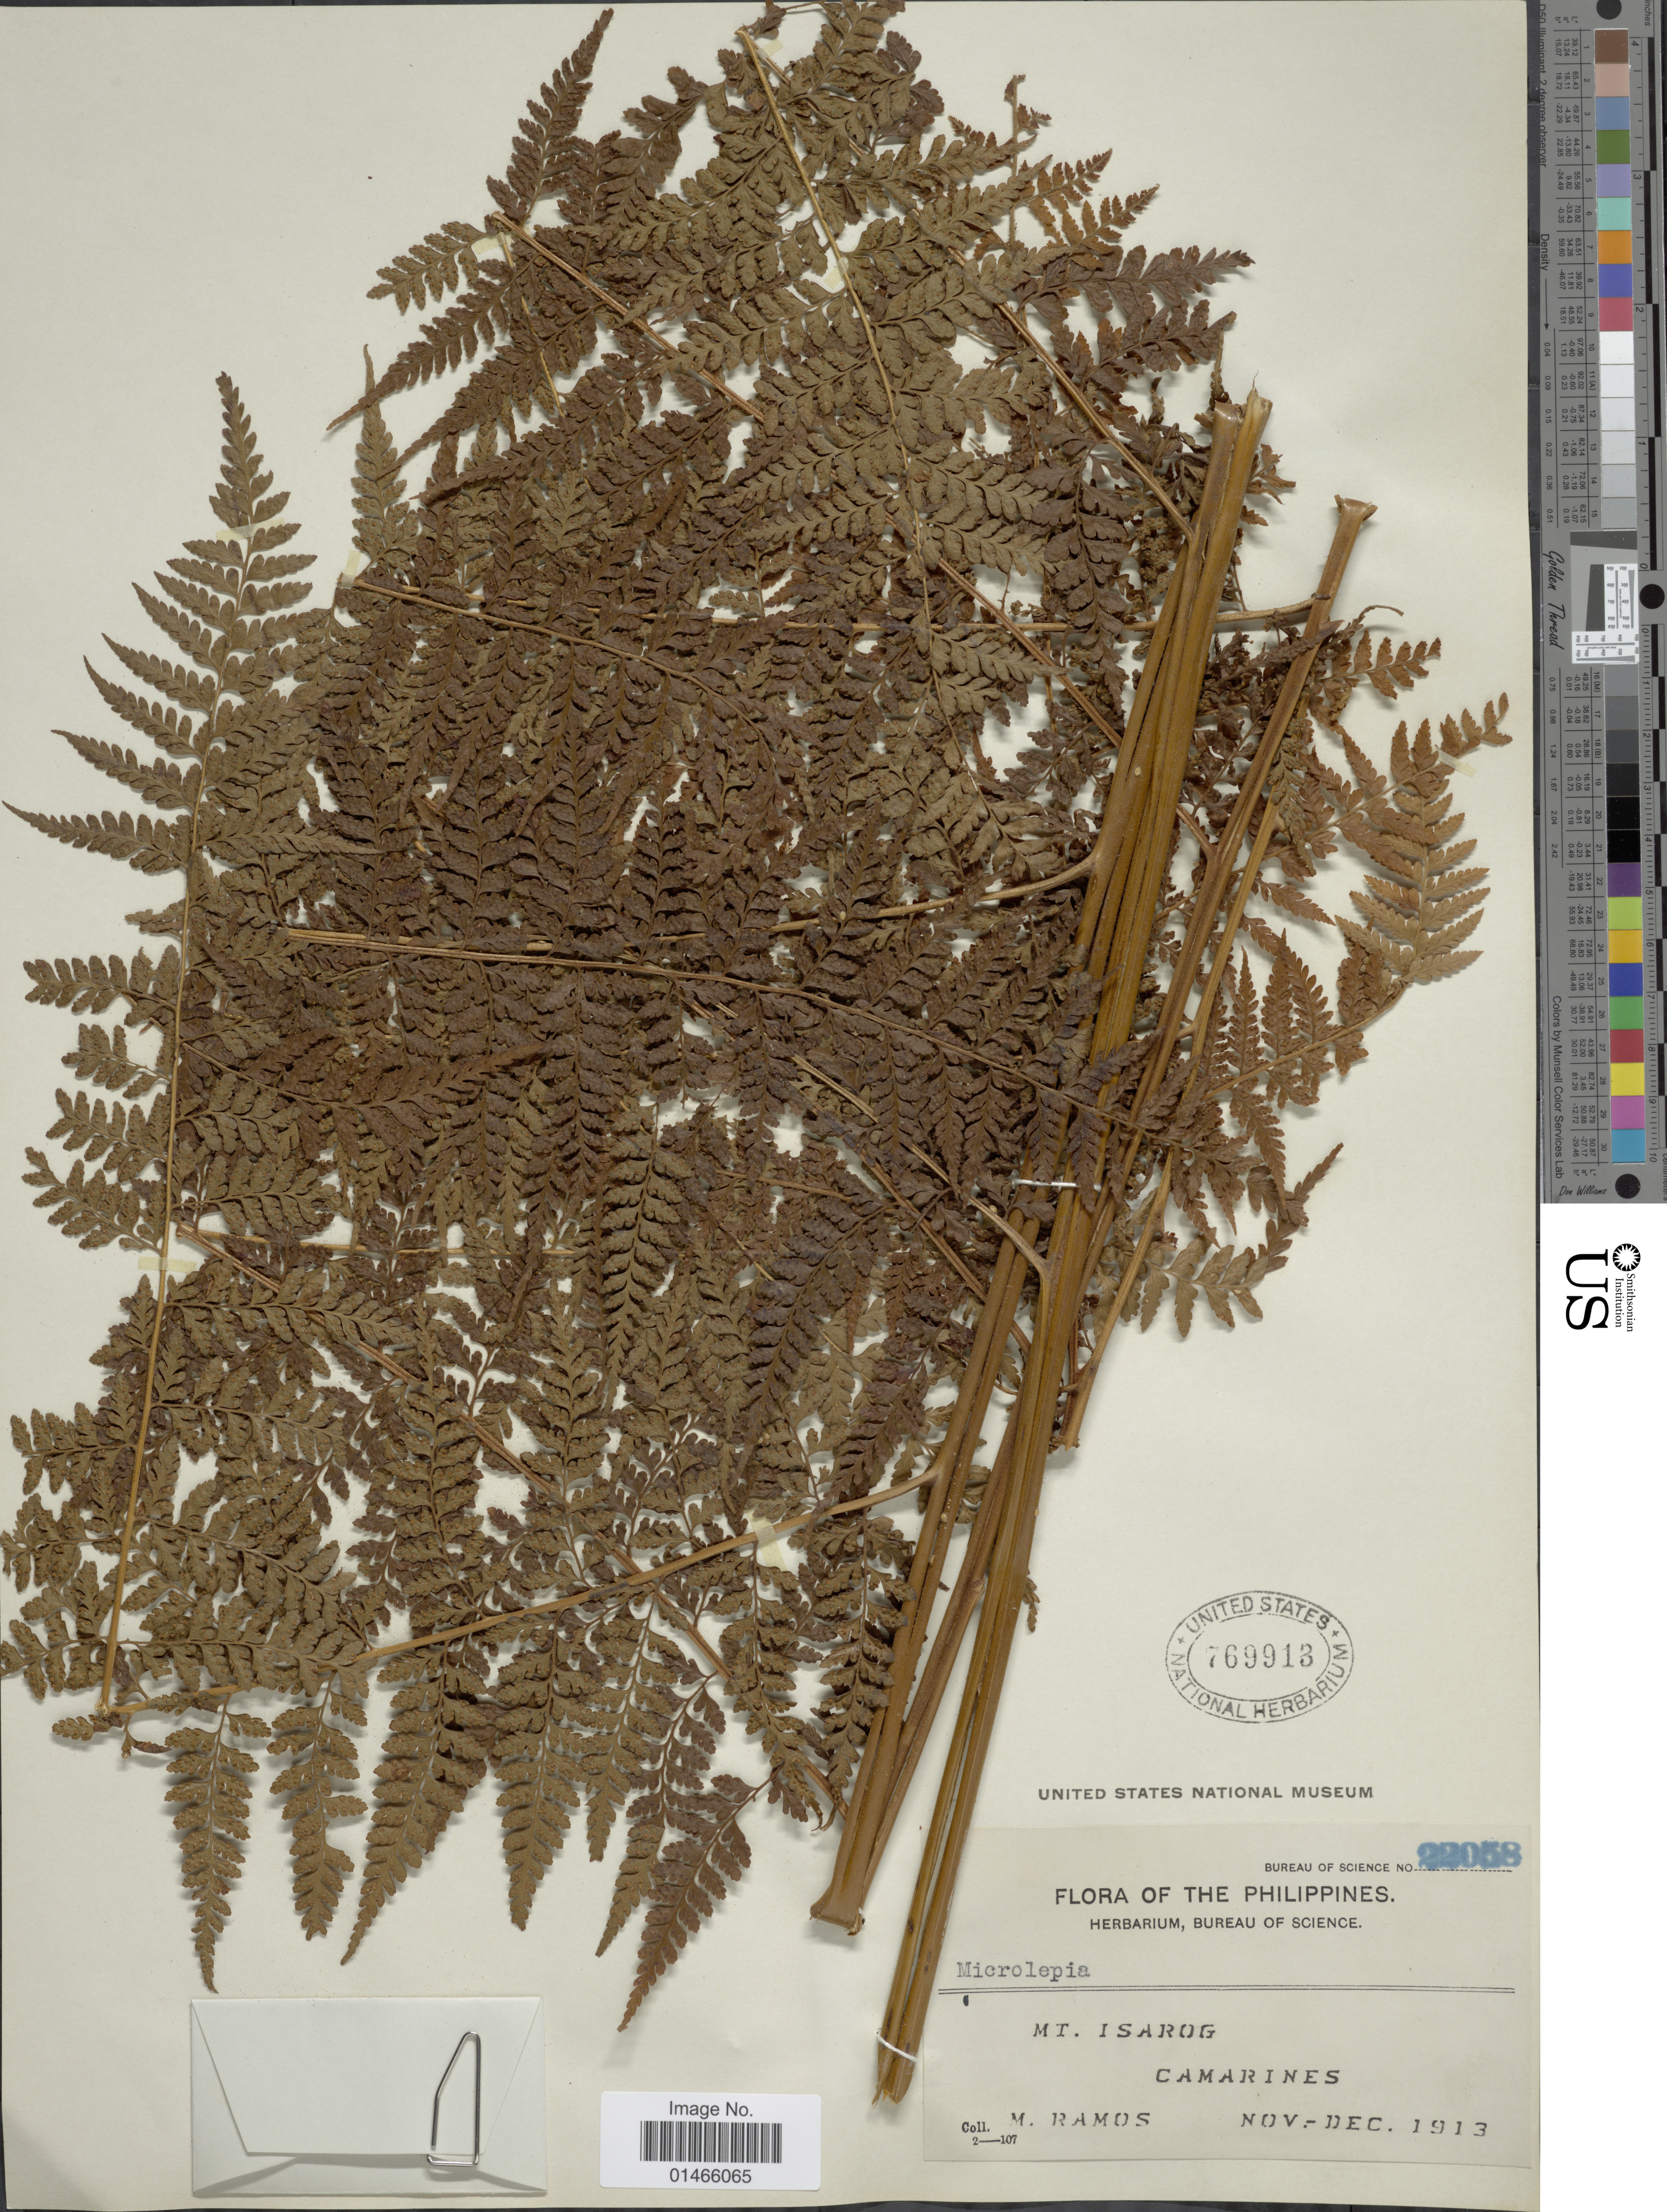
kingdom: Plantae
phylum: Tracheophyta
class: Polypodiopsida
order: Polypodiales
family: Dennstaedtiaceae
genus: Microlepia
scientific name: Microlepia speluncae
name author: (L.) T. Moore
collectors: M. Ramos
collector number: Bureau of Science 22058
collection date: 1913-11/1913-12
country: Philippines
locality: Mt. Isaborg, Camarines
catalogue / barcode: US 769913